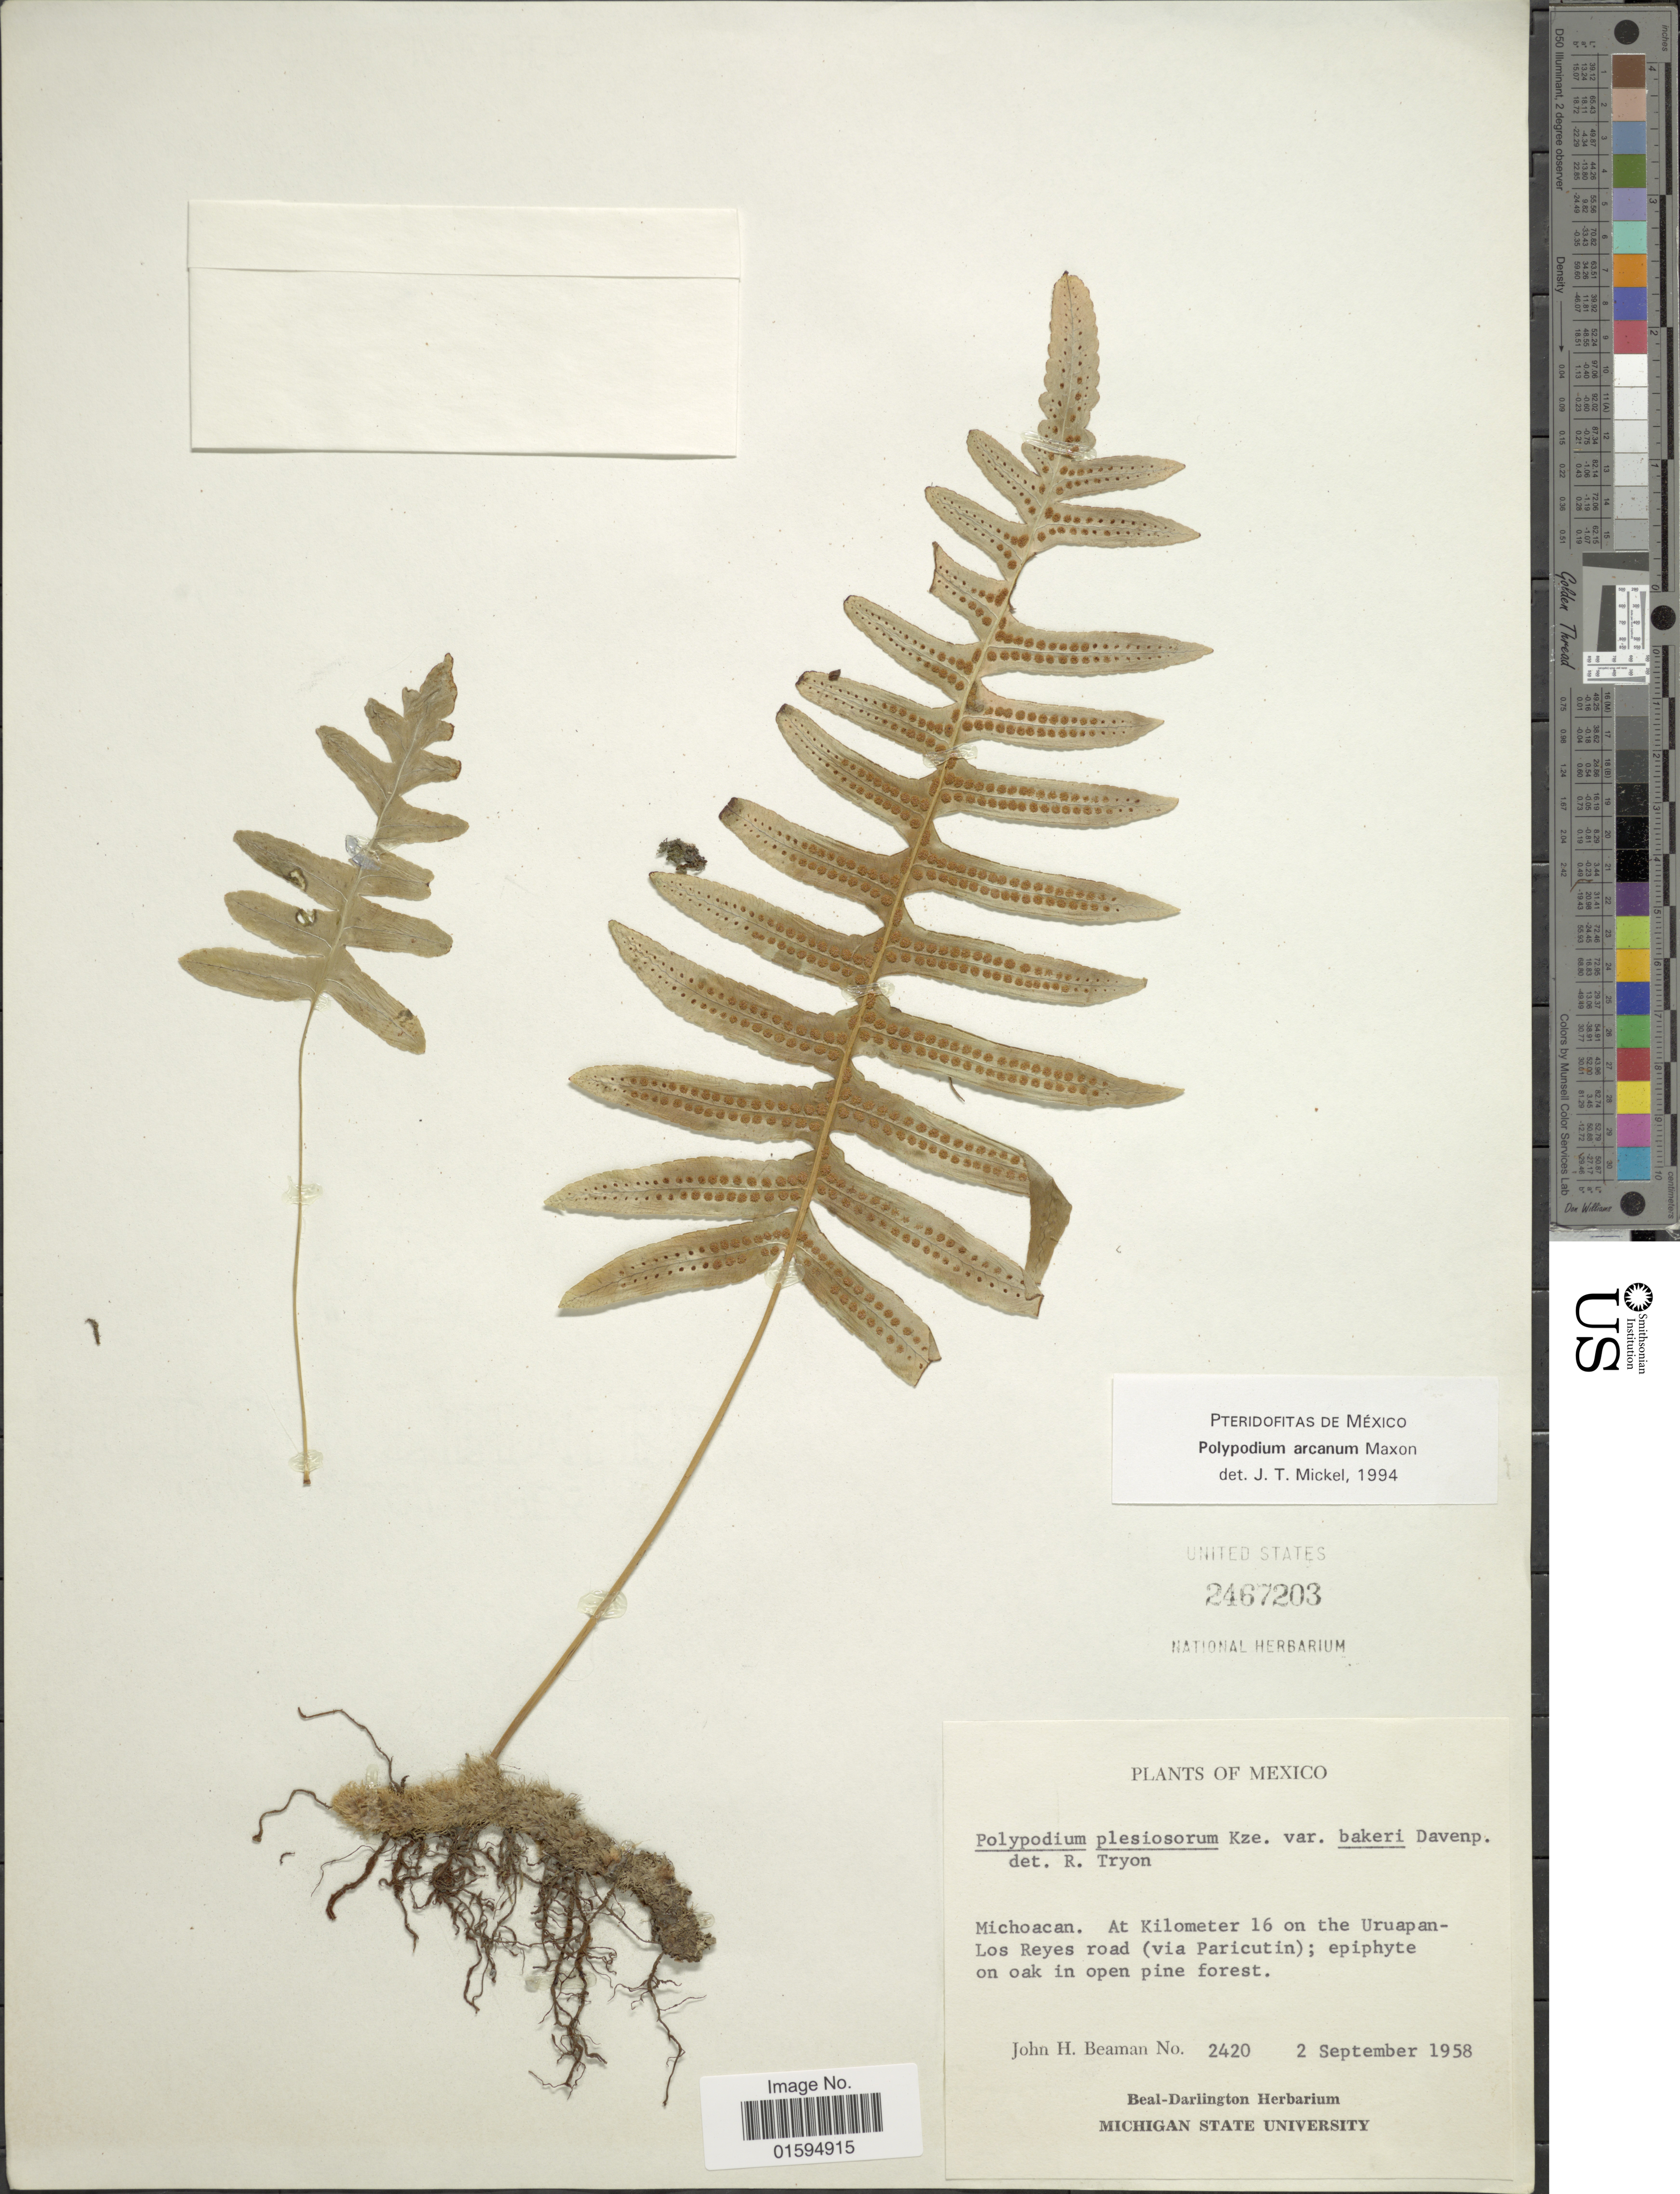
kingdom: Plantae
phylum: Tracheophyta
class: Polypodiopsida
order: Polypodiales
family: Polypodiaceae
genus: Polypodium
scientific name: Polypodium arcanum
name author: Maxon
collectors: J. H. Beaman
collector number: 2420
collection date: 1958-09-02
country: Mexico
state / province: Michoacán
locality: At Kilometer 16 on the Urauapan- Los Reyes road ( via Paricutin); Epiphyte on oak in open pine forest.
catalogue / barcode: US 2467203